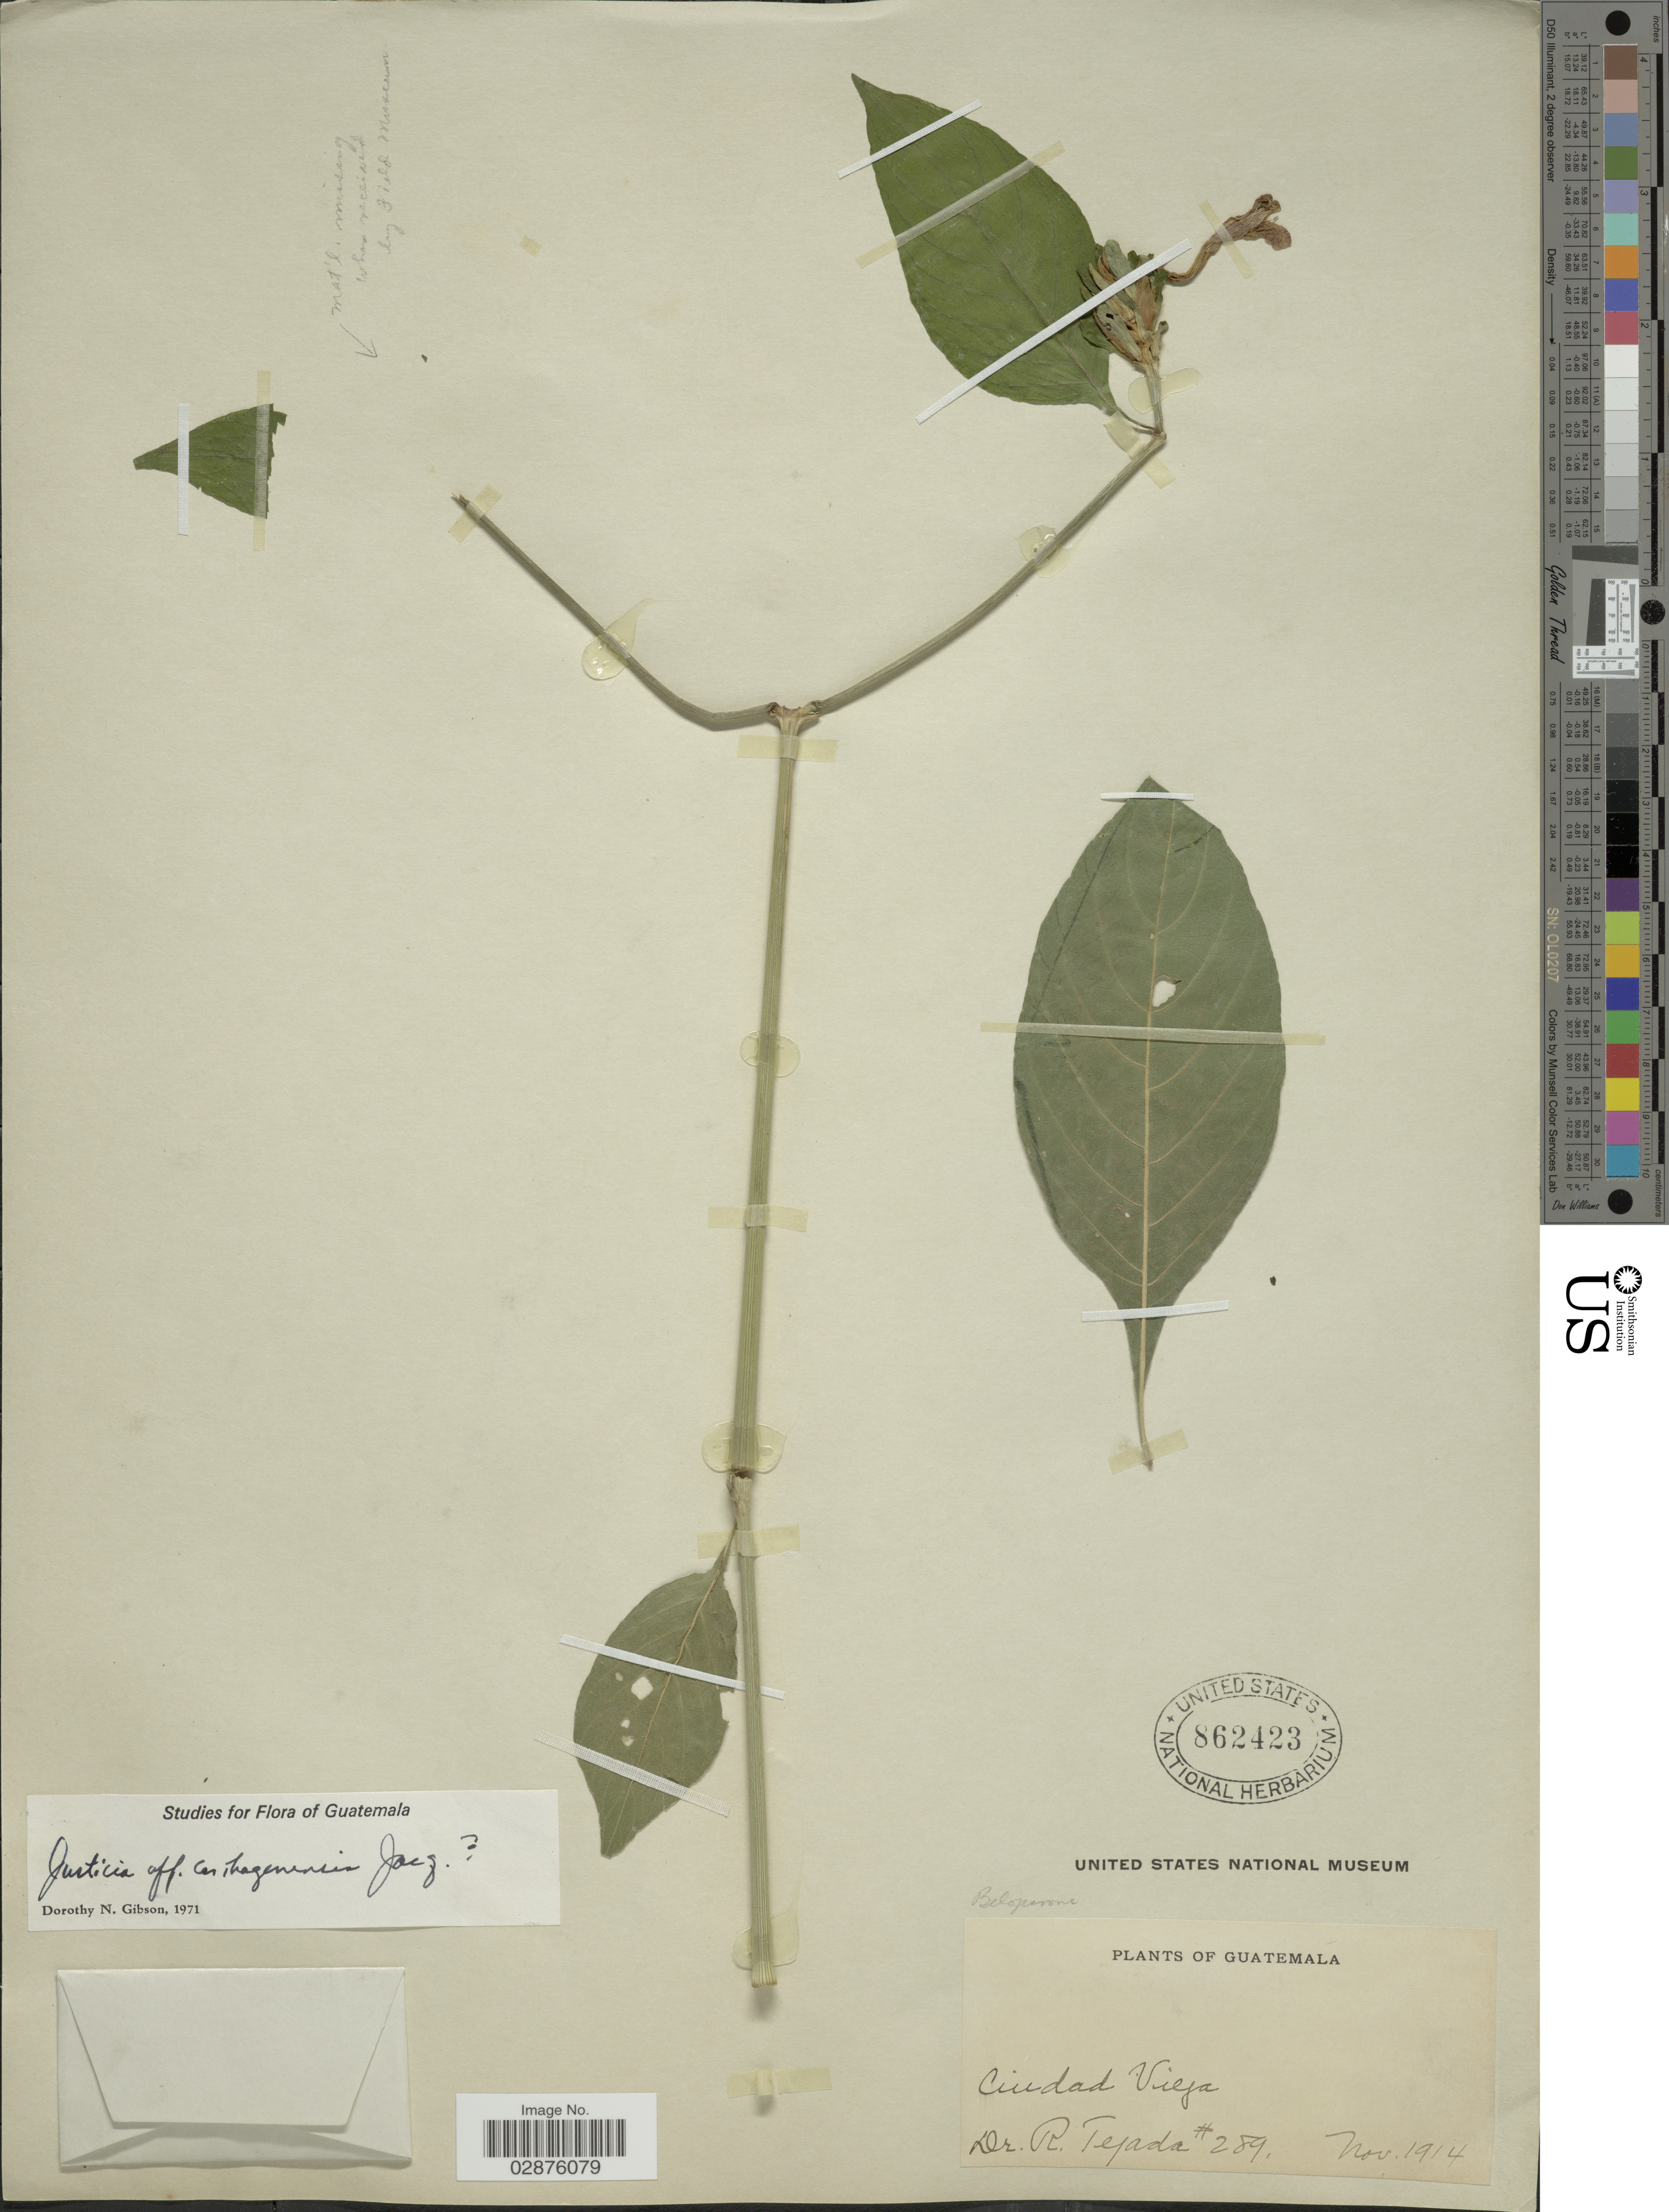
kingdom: Plantae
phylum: Tracheophyta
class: Magnoliopsida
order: Lamiales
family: Acanthaceae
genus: Justicia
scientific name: Justicia carthaginensis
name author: Jacq.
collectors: R. Tejada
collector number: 289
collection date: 1914-11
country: Guatemala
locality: Ciudad Vieja.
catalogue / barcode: US 862423